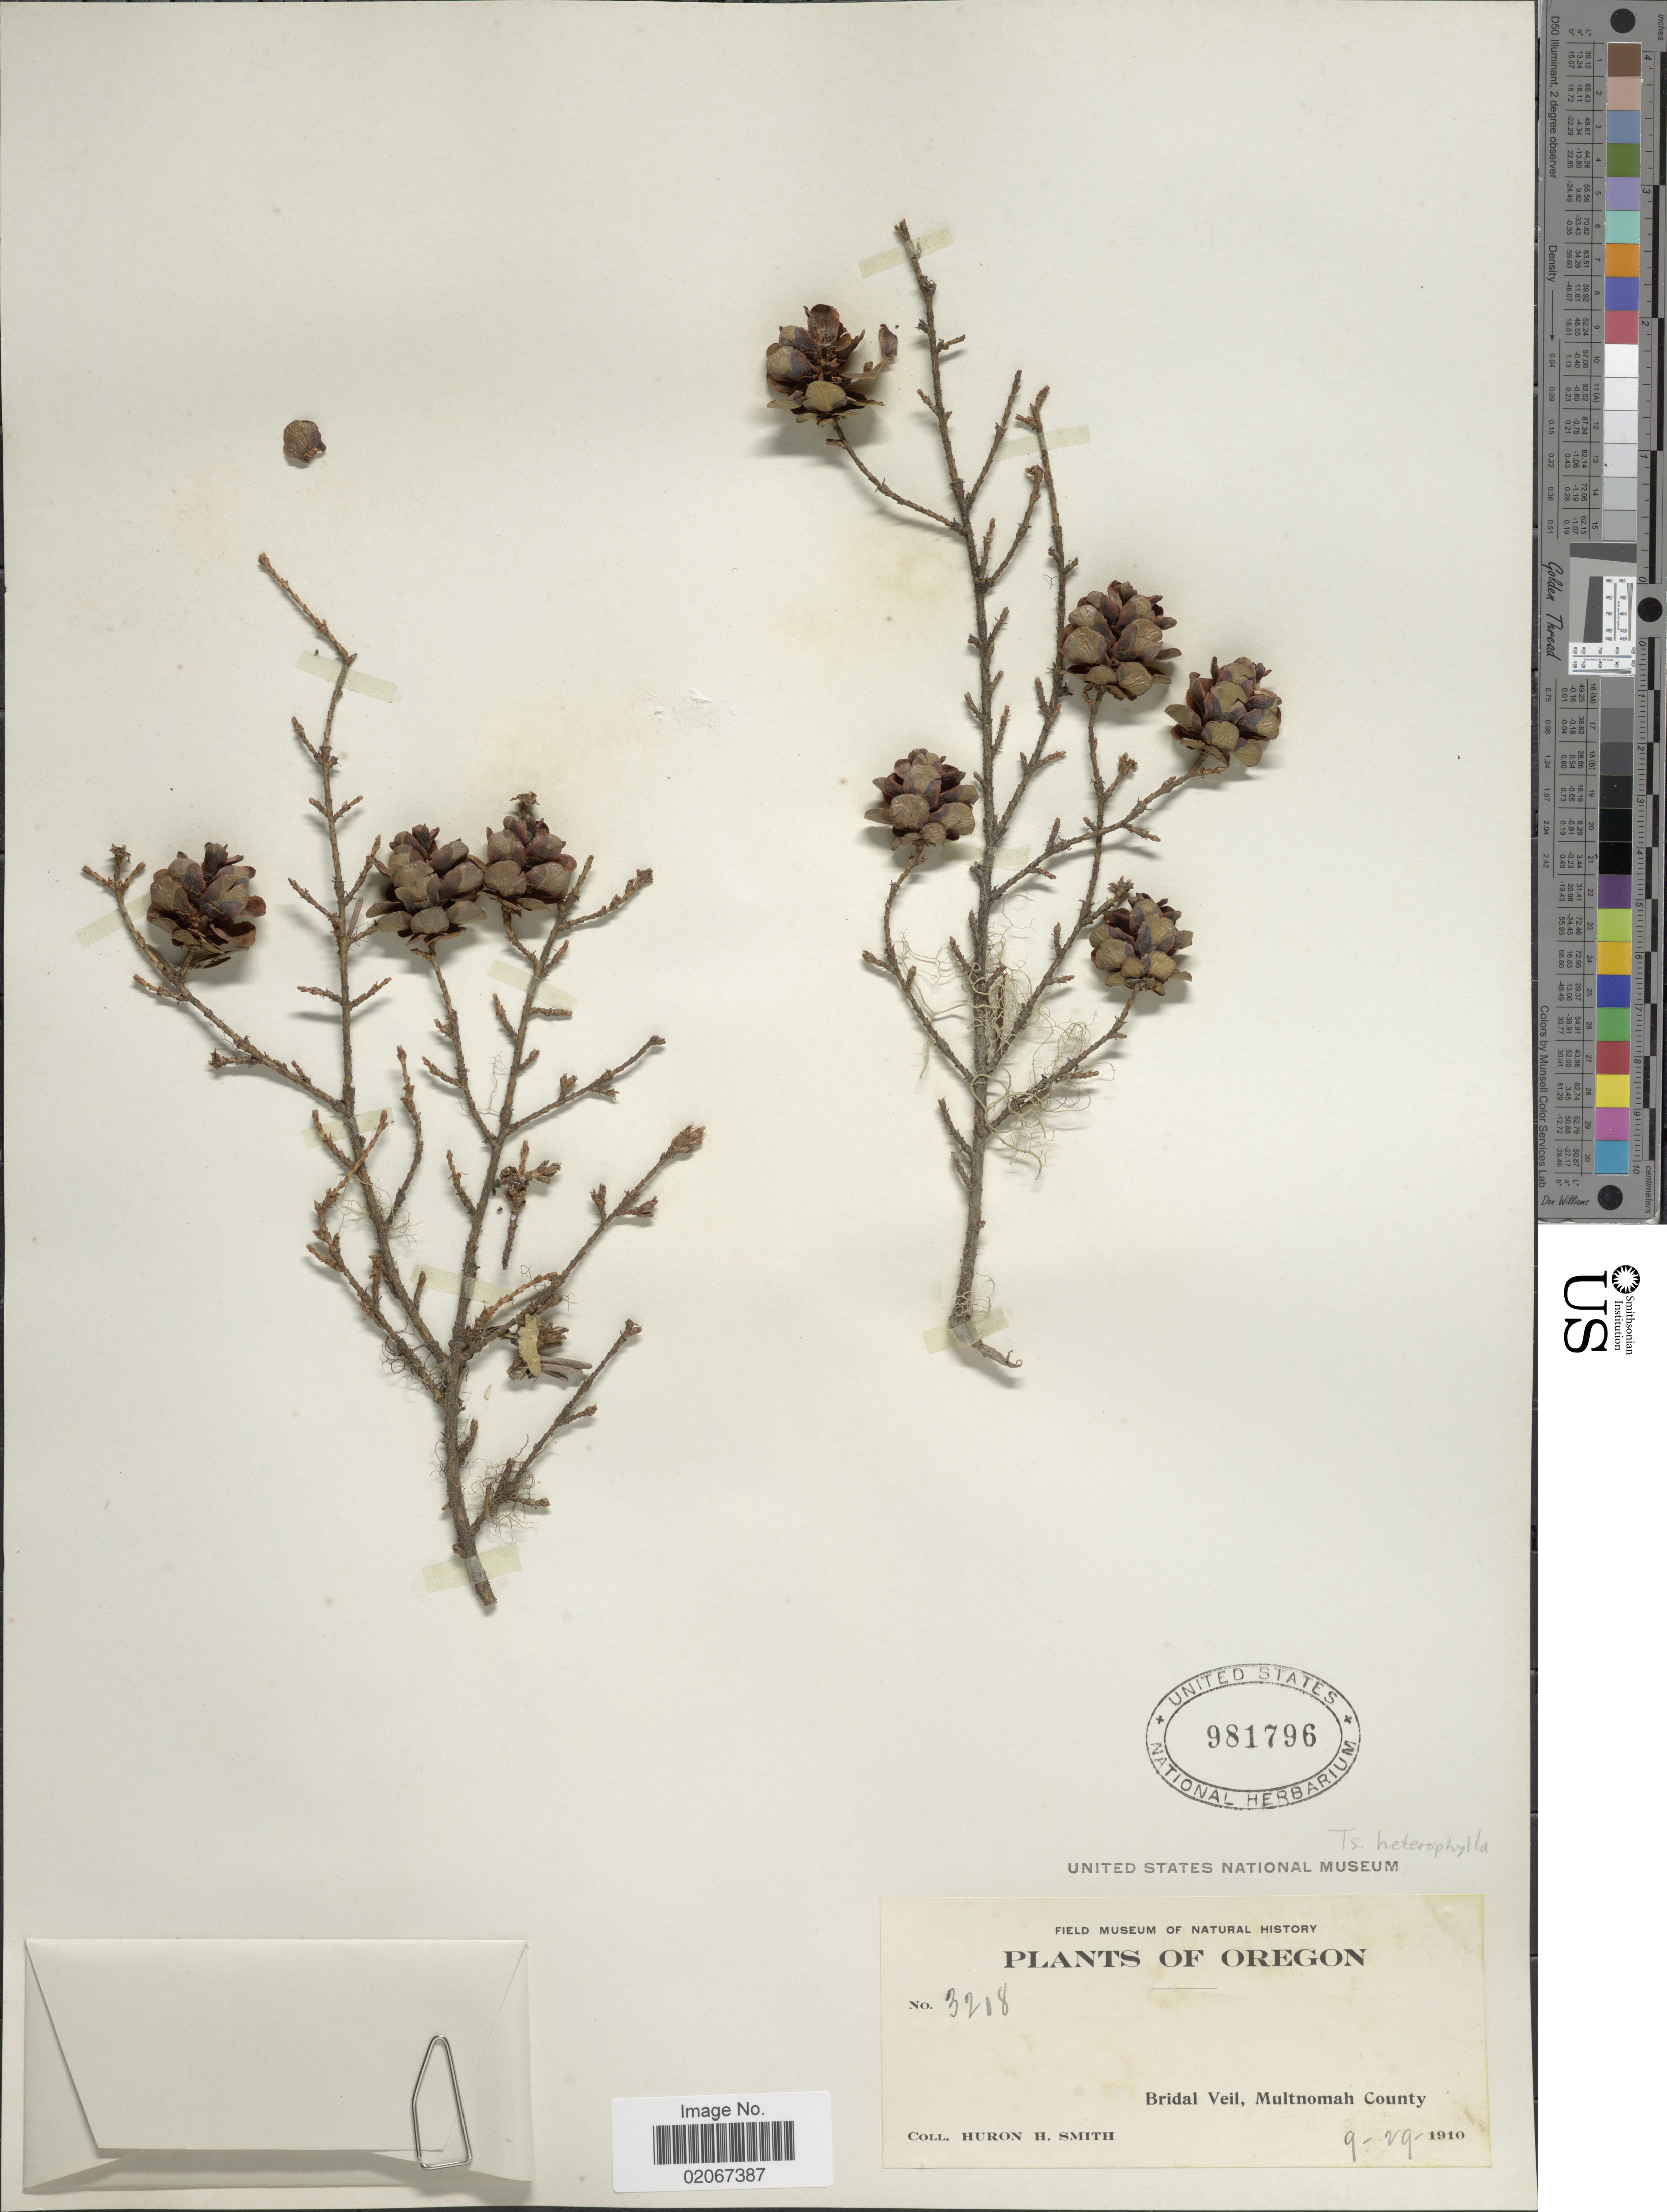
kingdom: Plantae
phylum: Tracheophyta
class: Pinopsida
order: Pinales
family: Pinaceae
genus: Tsuga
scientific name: Tsuga sp.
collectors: Huron H. Smith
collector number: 3208*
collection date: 1910-09-29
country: United States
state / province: Oregon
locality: Bridal Veil, Multnomah County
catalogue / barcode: US 981796